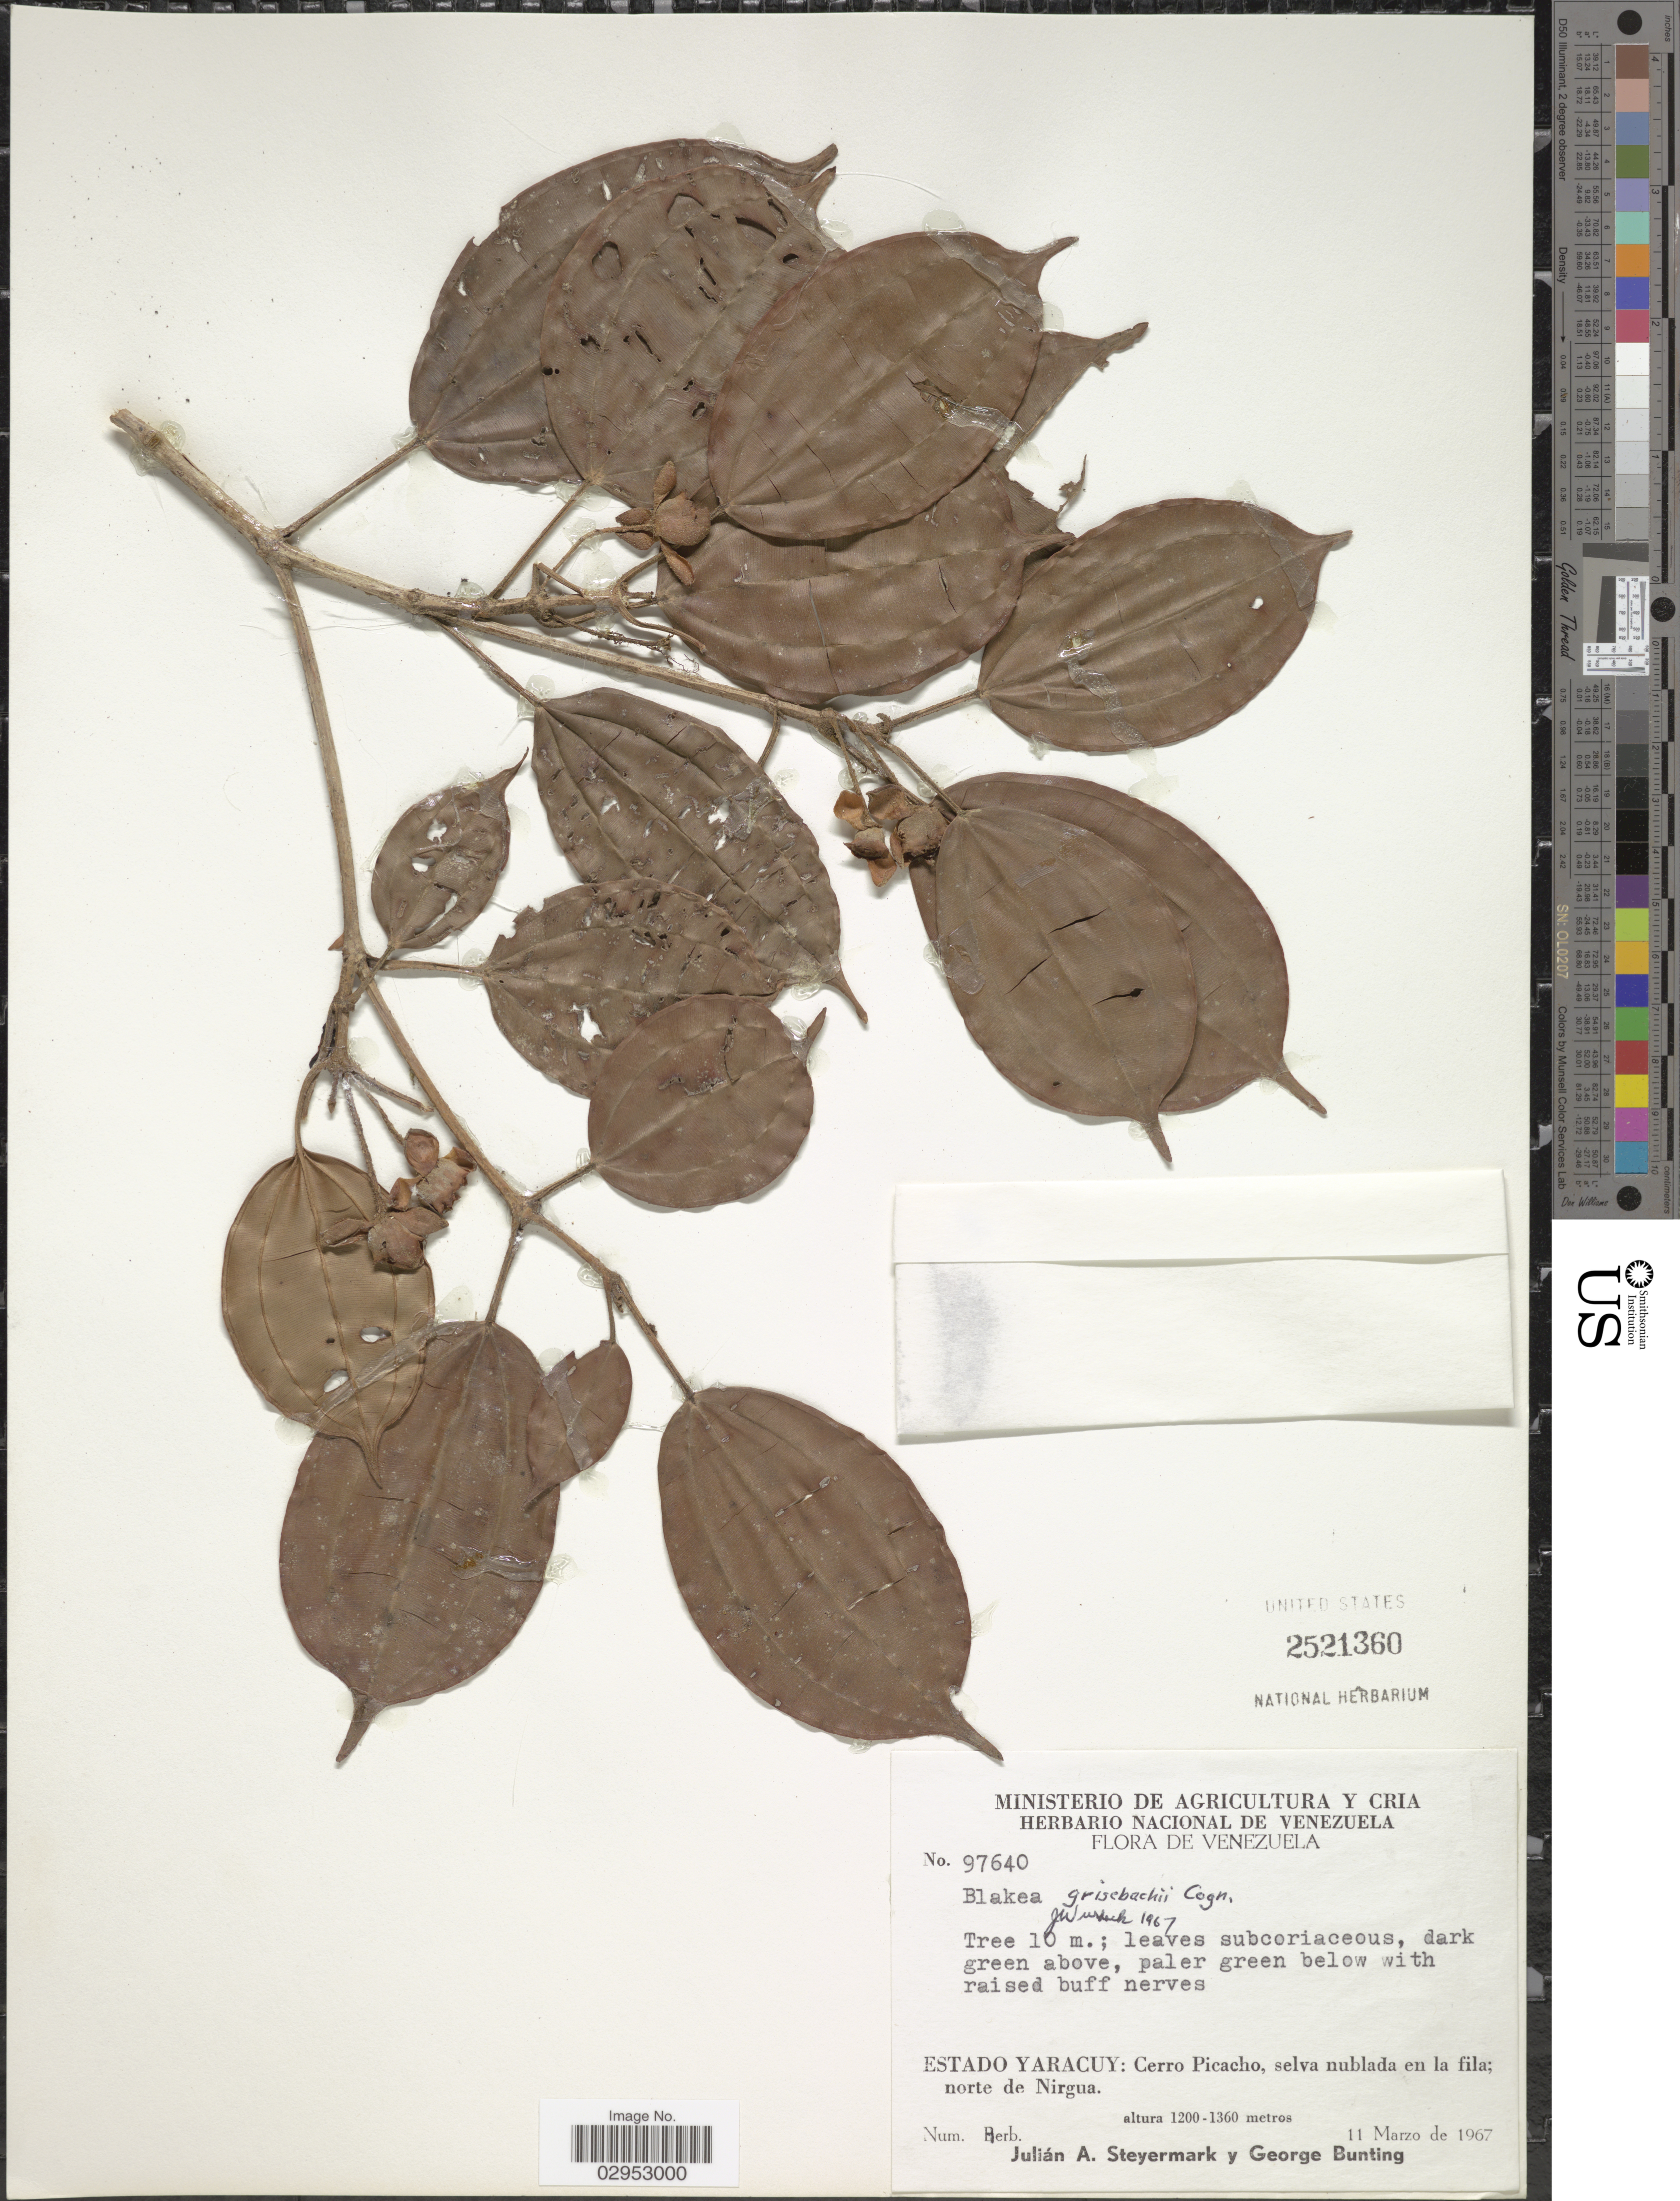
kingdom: Plantae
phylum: Tracheophyta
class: Magnoliopsida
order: Myrtales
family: Melastomataceae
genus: Blakea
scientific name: Blakea grisebachii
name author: Cogn.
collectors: J. Steyermark & G. S. Bunting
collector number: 97640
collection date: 1967-03-11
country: Venezuela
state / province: Yaracuy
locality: Cerro Picacho, selva nublada en la fila; norte de Nirgua.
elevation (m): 1200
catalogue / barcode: US 2521360